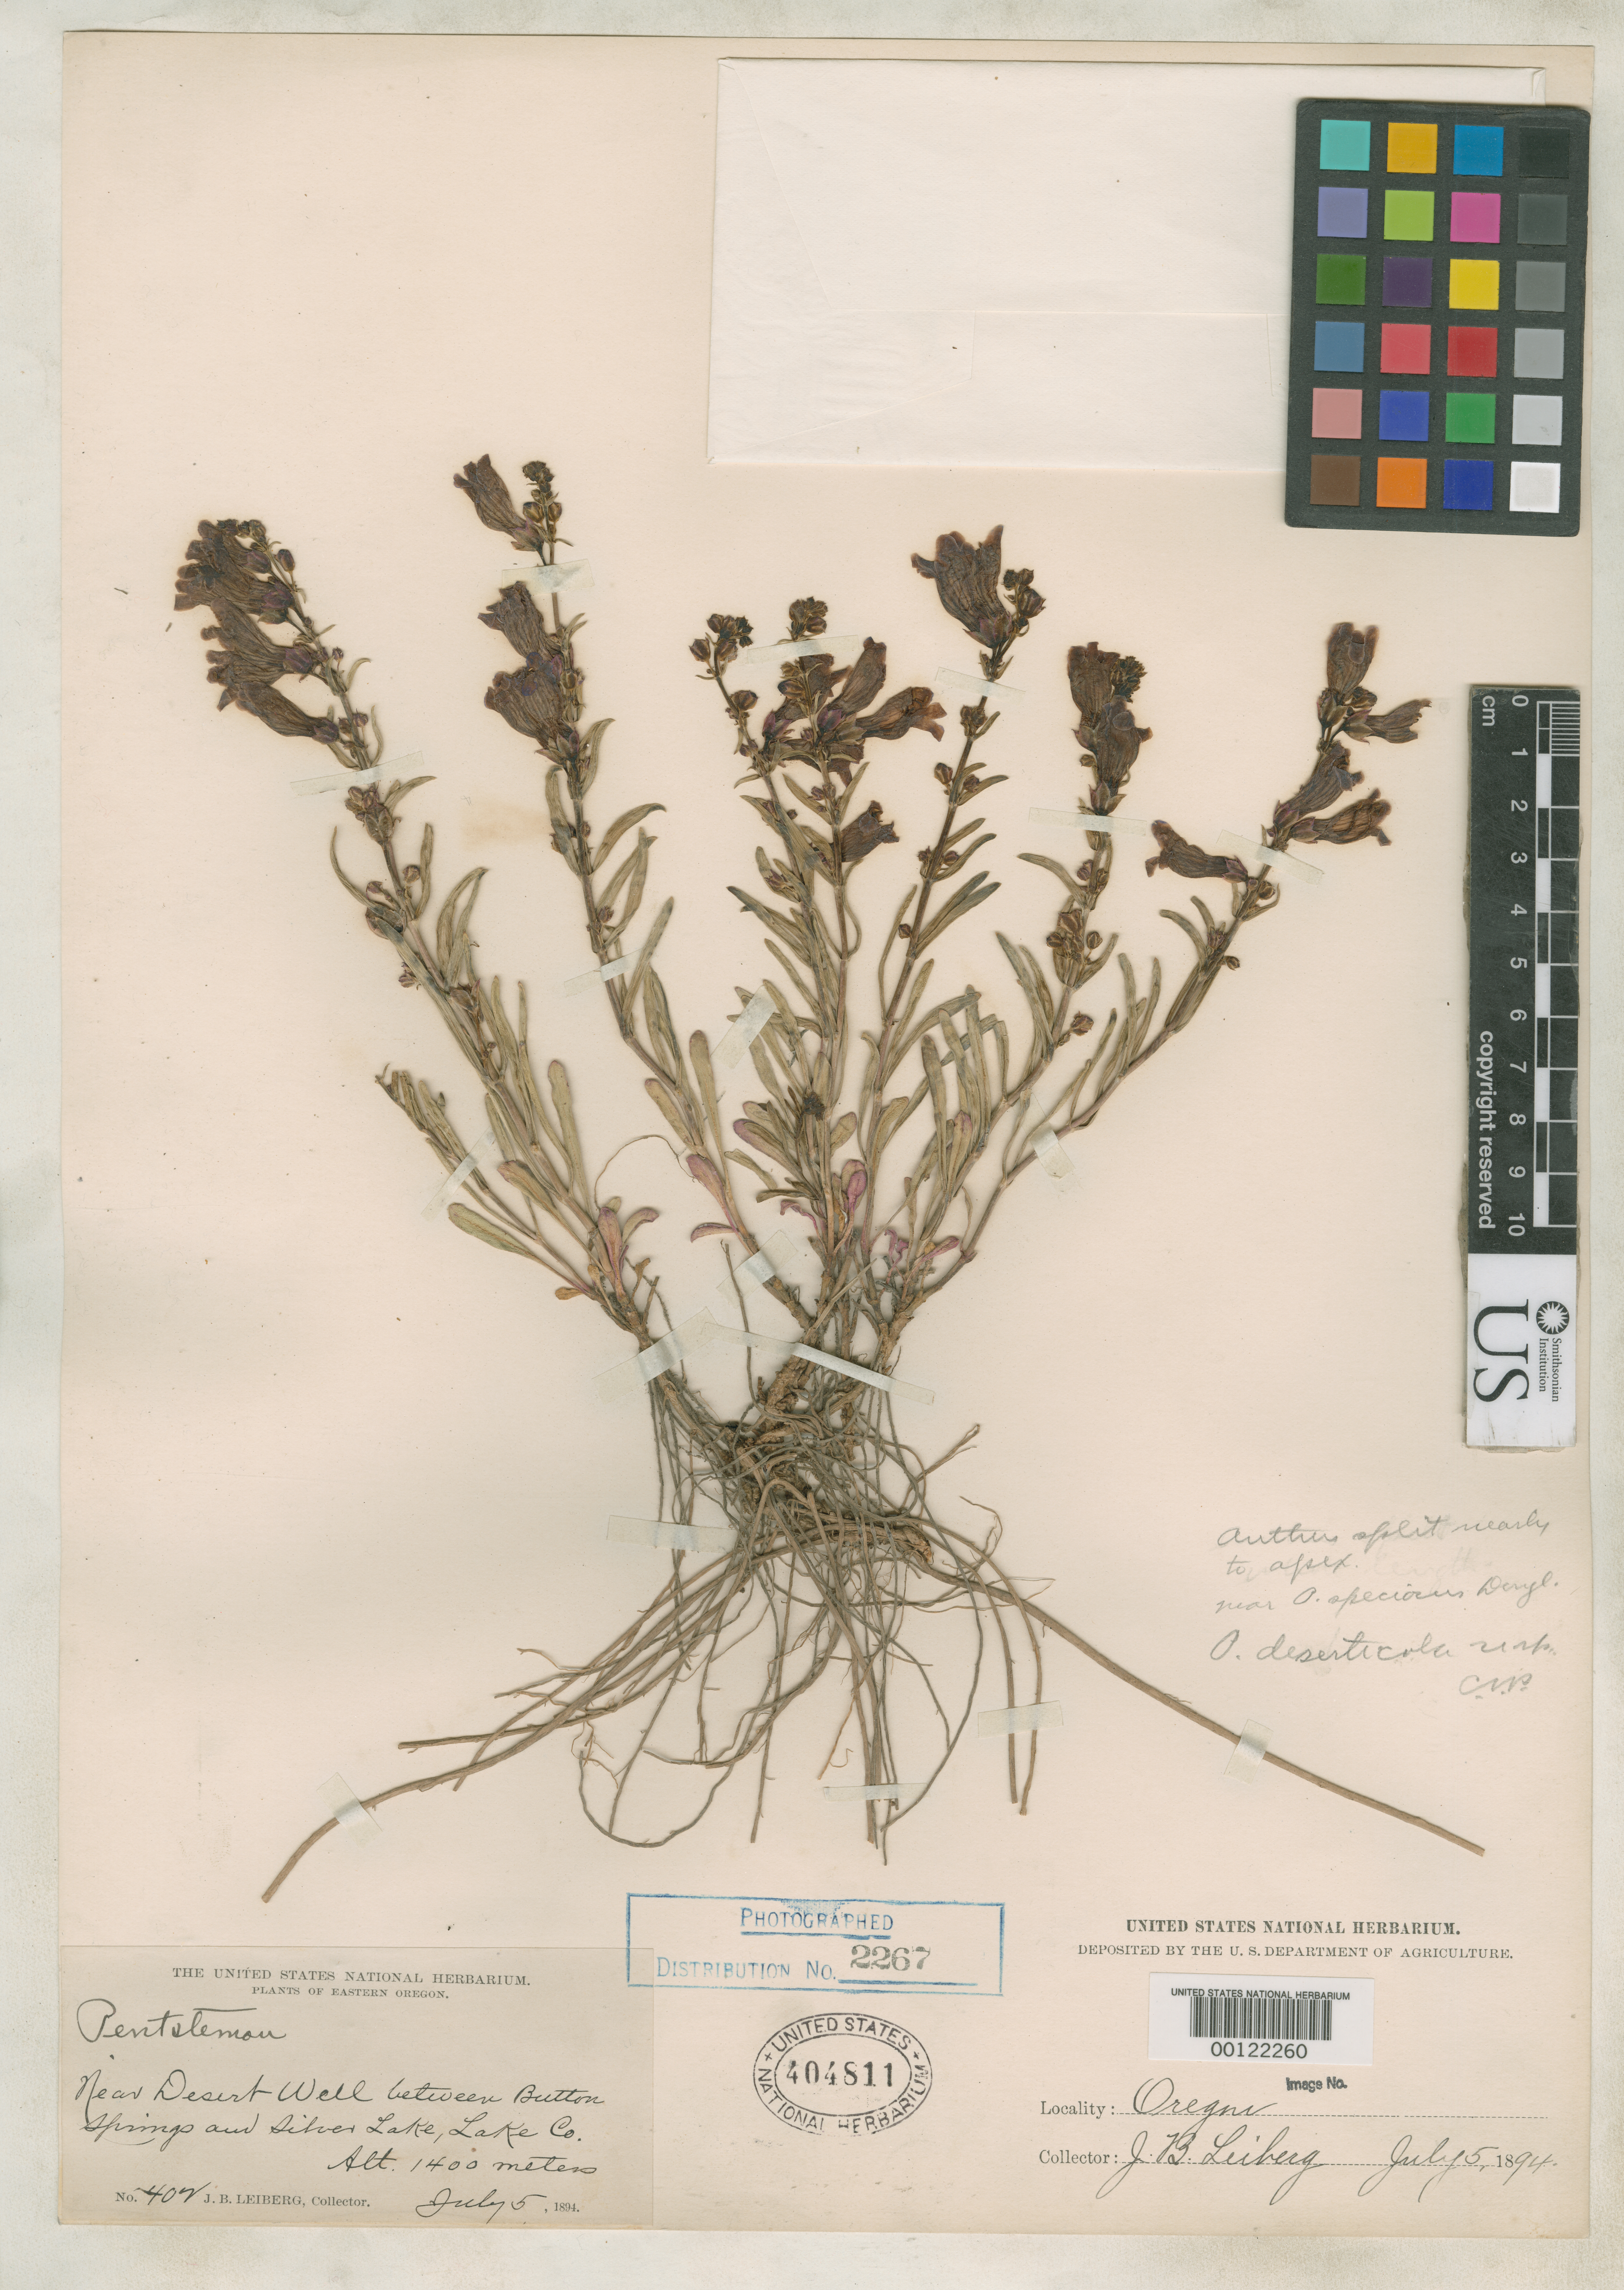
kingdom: Plantae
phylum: Tracheophyta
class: Magnoliopsida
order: Lamiales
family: Plantaginaceae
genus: Penstemon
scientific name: Penstemon deserticola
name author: Piper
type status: Holotype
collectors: J. Leiberg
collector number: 402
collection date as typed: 05 Jul 1894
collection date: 1894-07-05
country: United States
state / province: Oregon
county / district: Lake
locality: Desert Well.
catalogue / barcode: US 404811